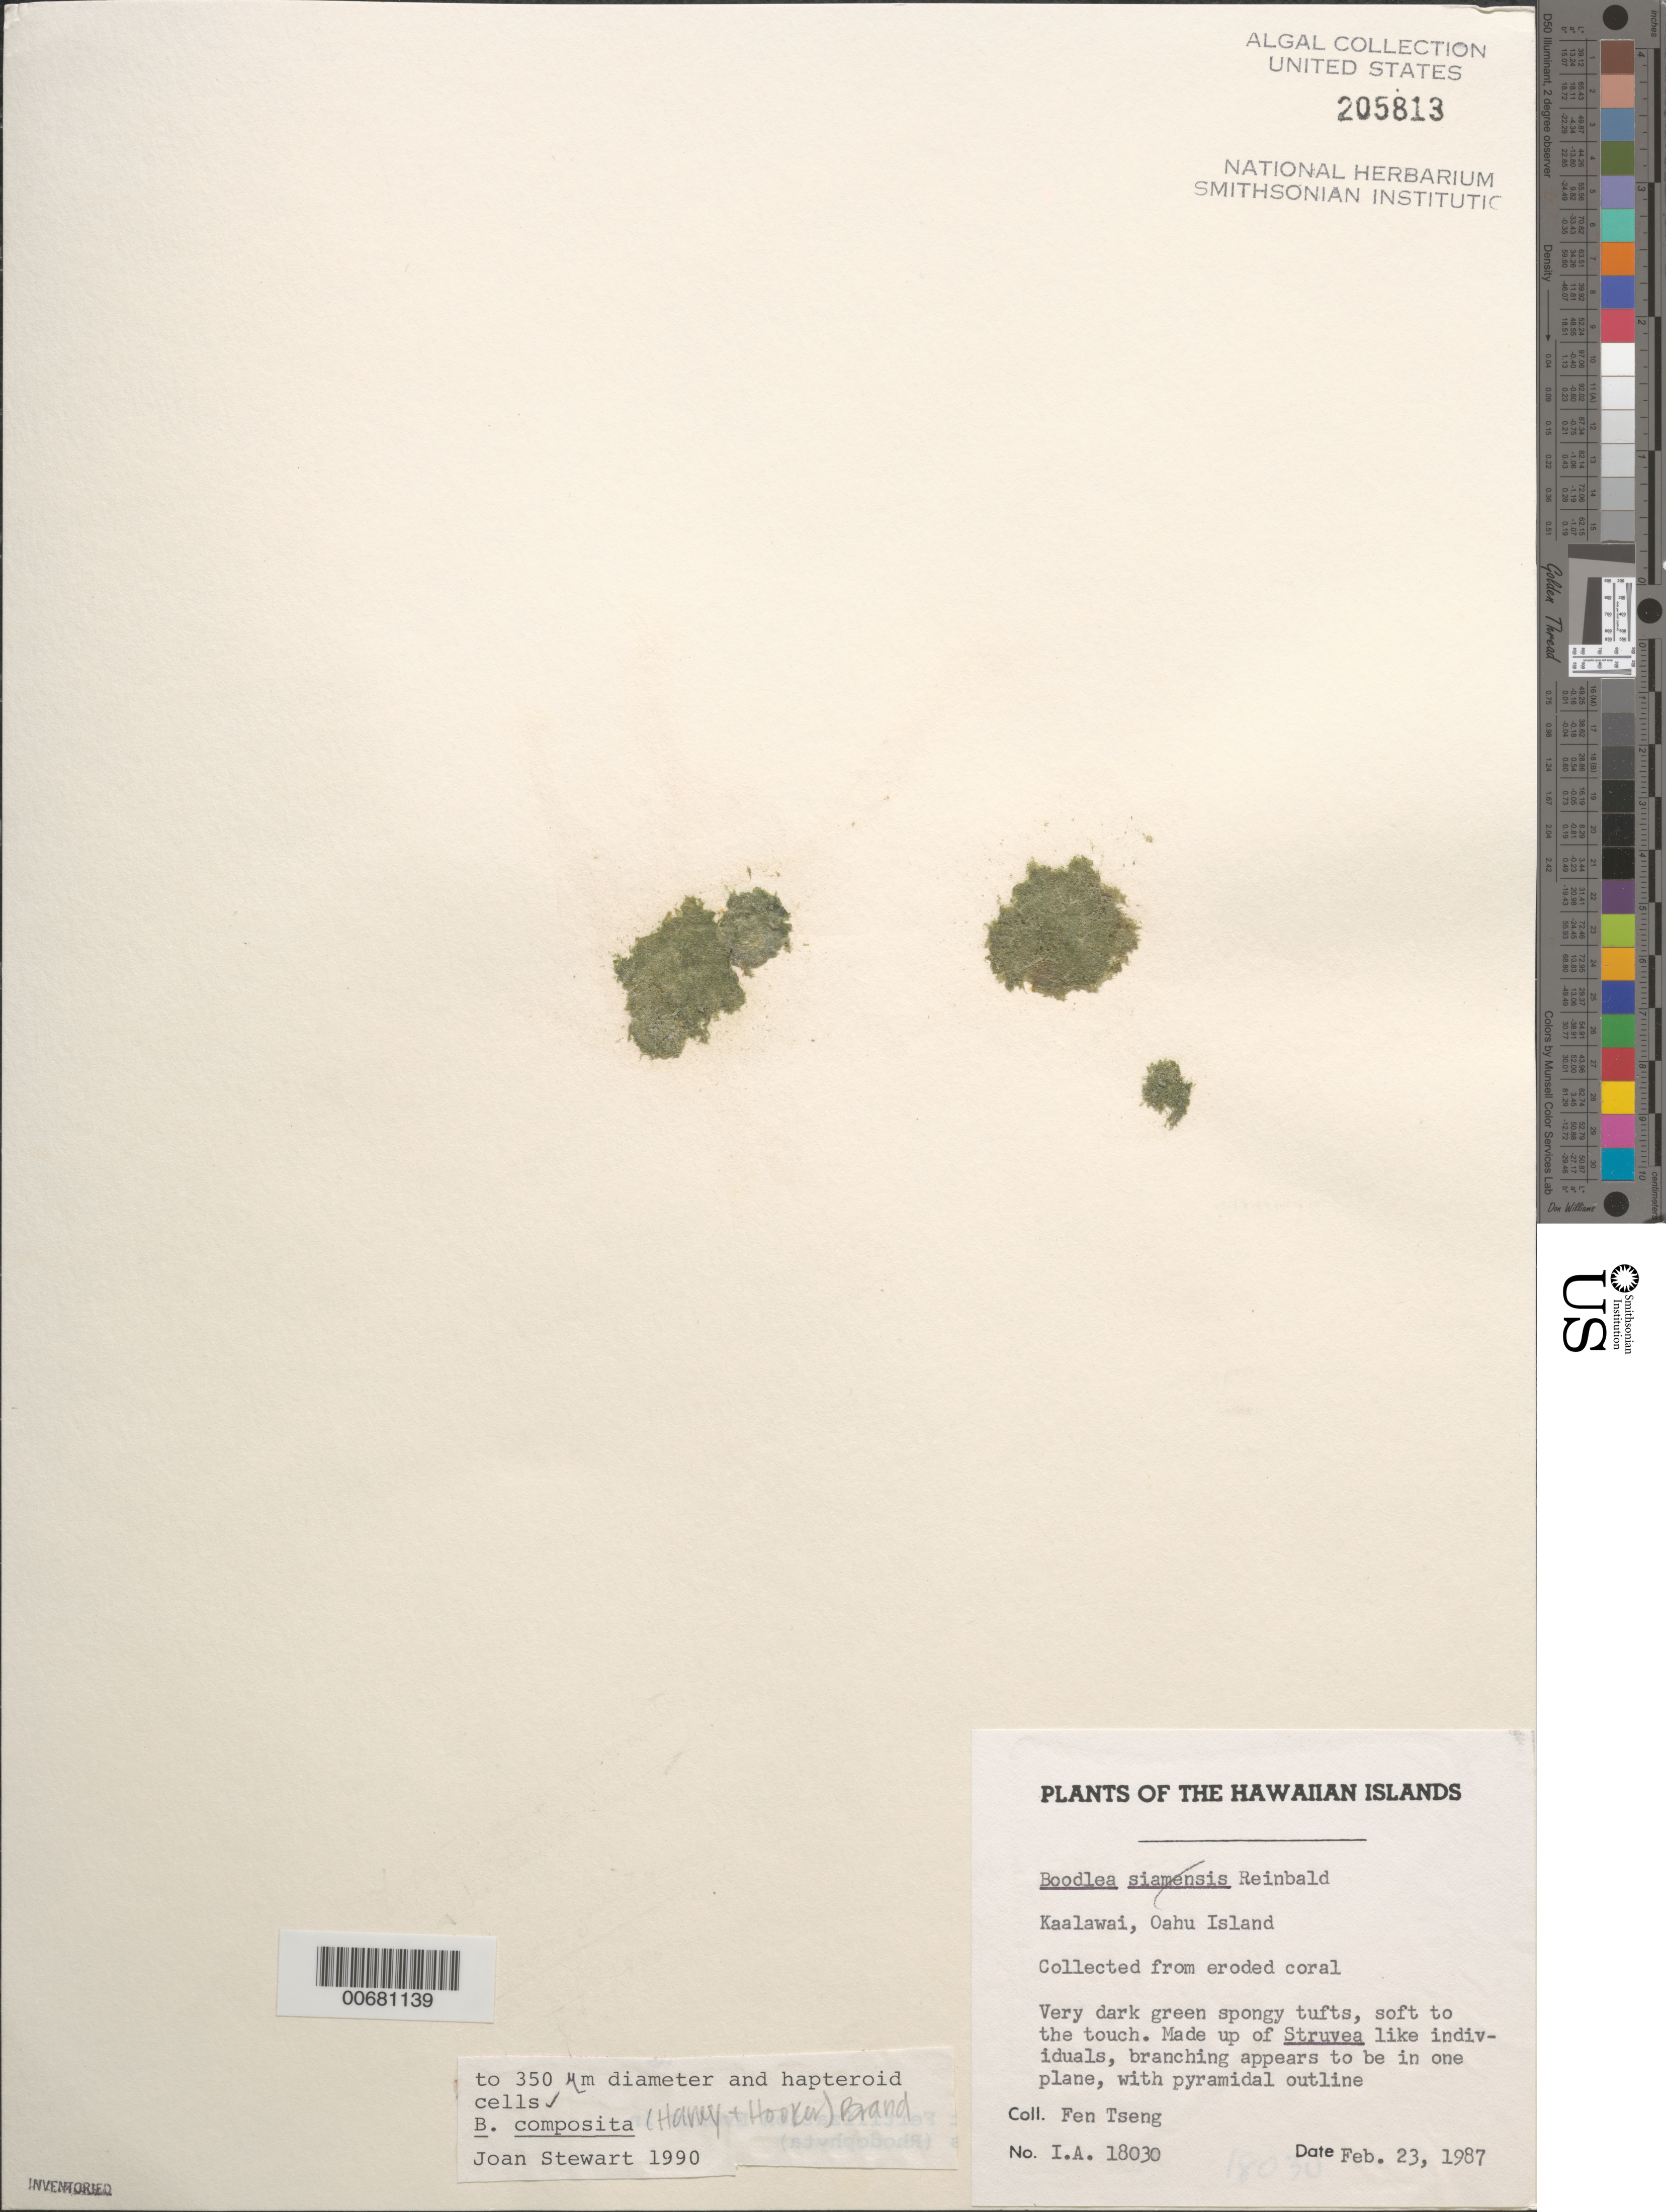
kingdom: Plantae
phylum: Chlorophyta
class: Ulvophyceae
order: Siphonocladales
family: Boodleaceae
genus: Boodlea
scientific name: Boodlea composita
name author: (Harv.) F. Brand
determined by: Stewart, Joan G.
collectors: F. Tseng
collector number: IAA 18030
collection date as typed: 23 Feb 1987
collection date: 1987-02-23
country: United States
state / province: Hawaii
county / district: Honolulu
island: Oahu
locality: Kaalawai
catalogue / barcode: US 205813